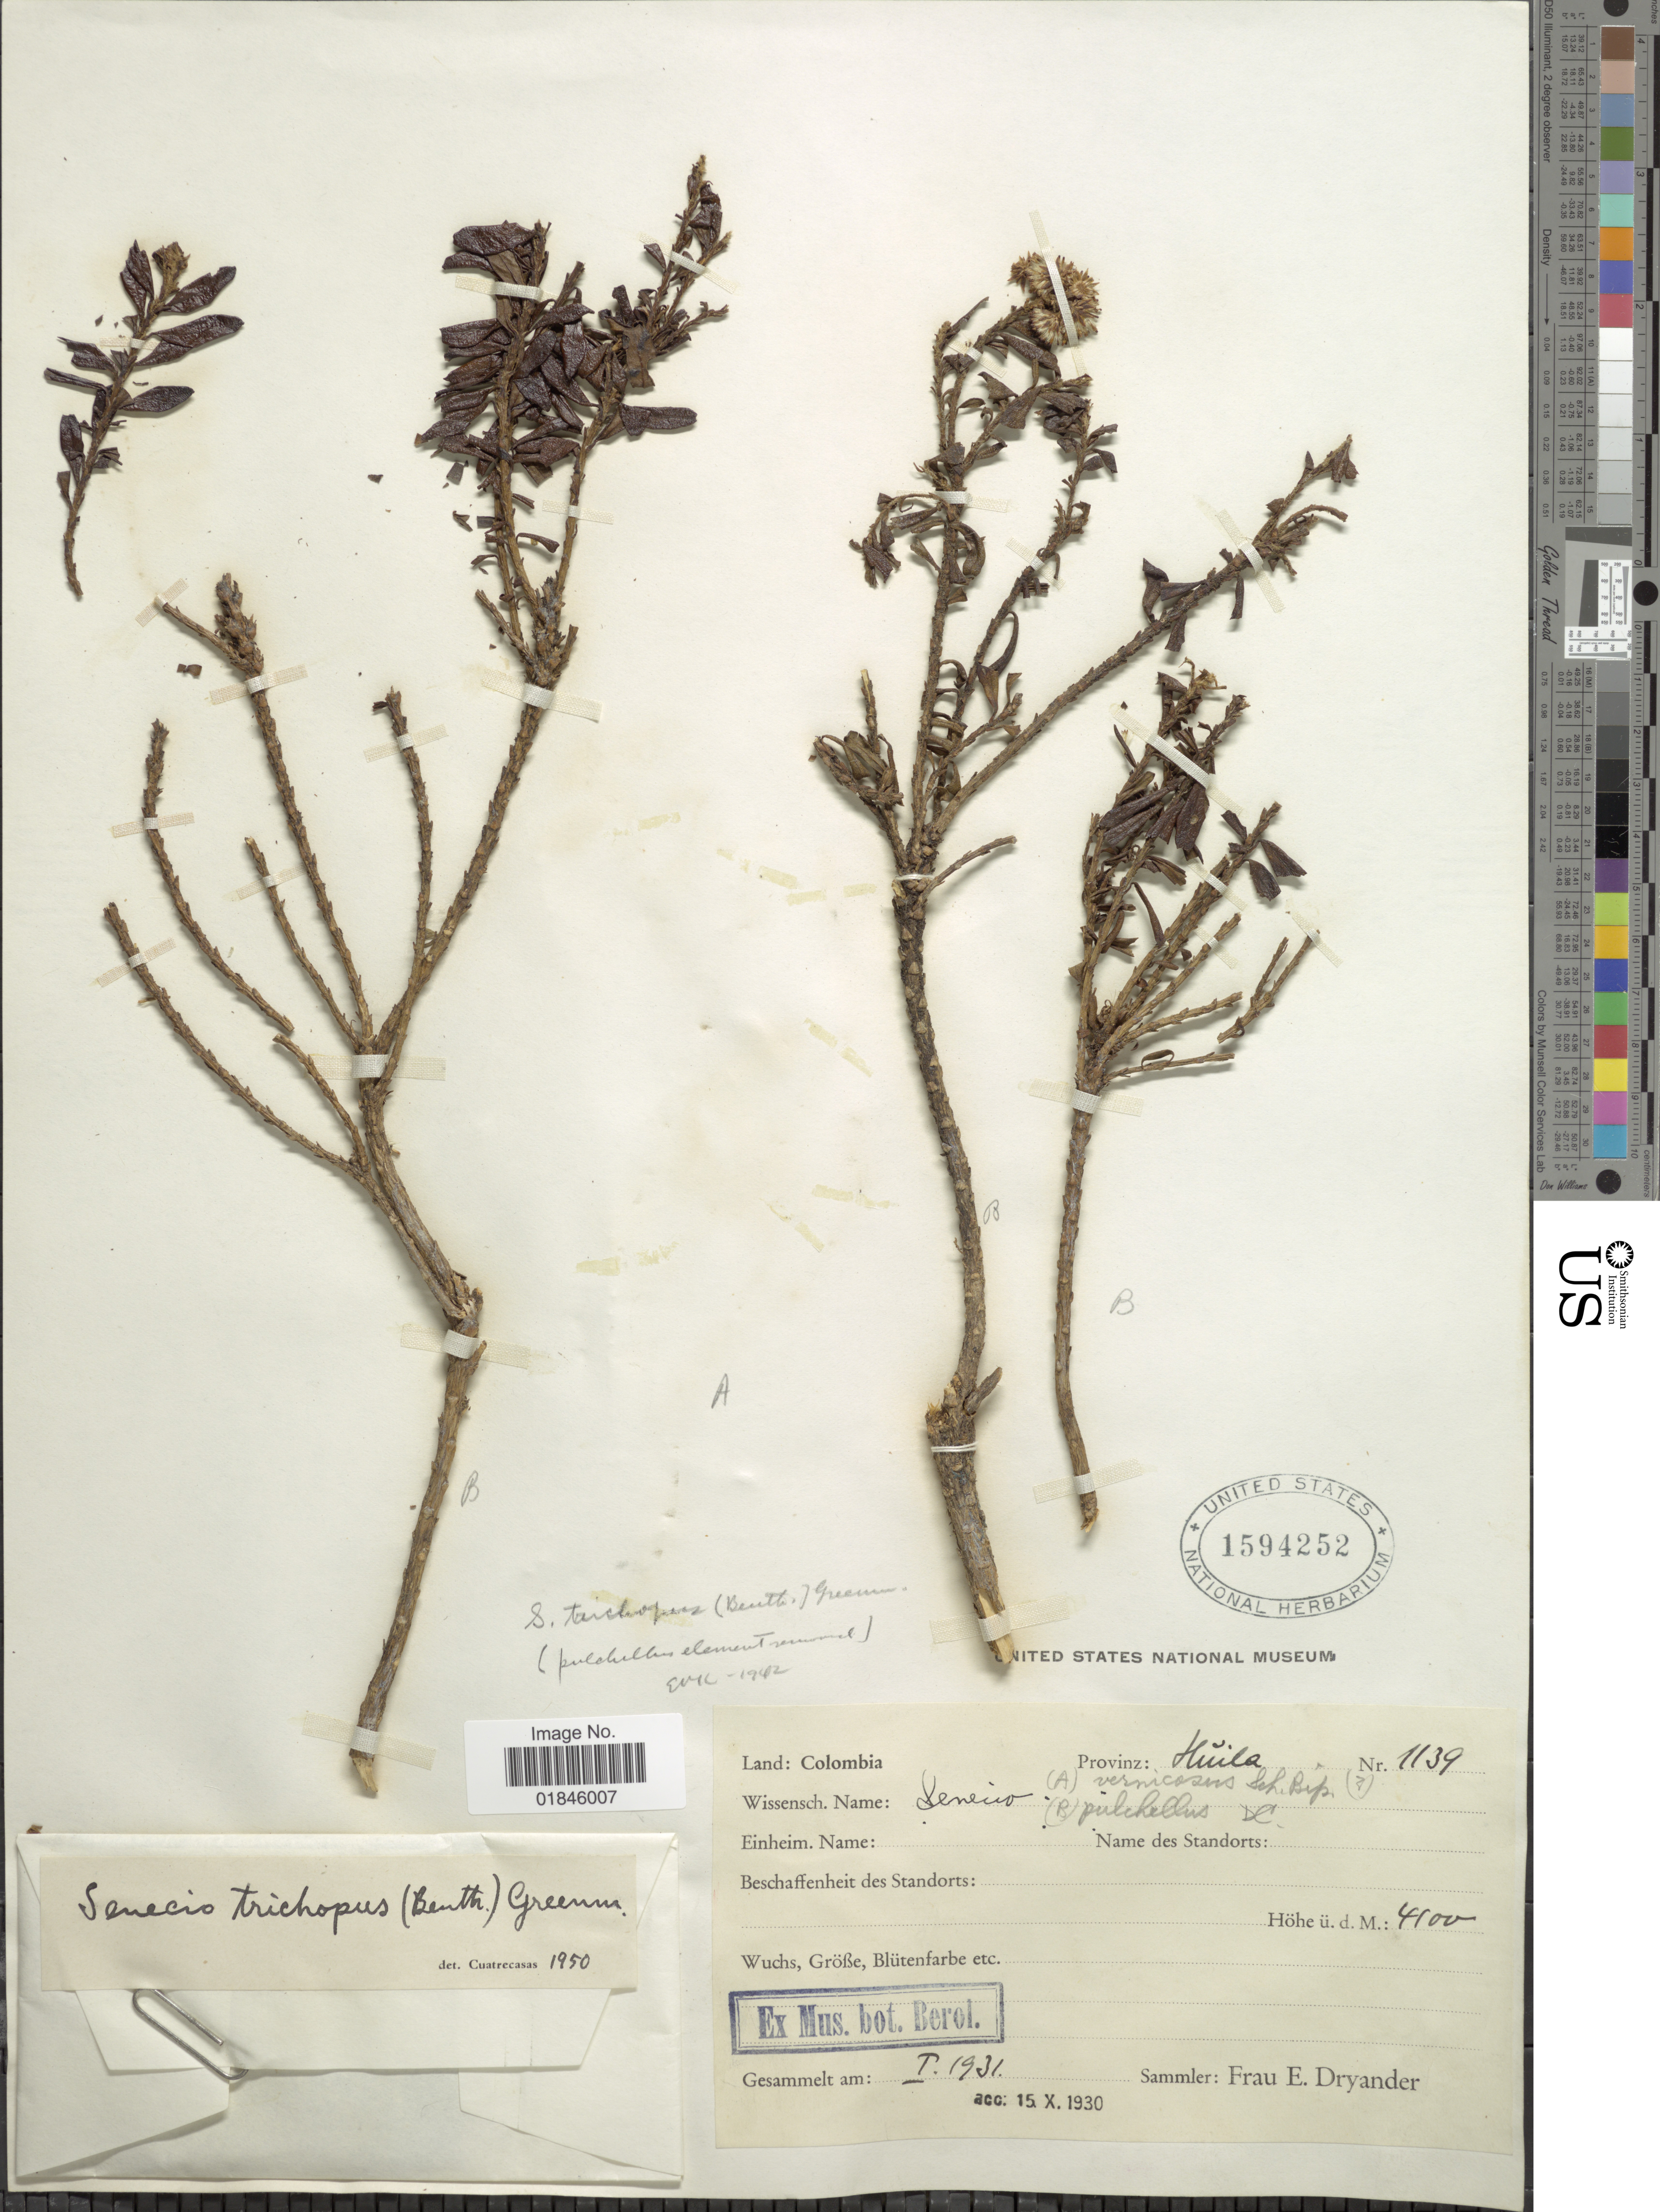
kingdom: Plantae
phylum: Tracheophyta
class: Magnoliopsida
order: Asterales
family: Asteraceae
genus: Pentacalia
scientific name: Pentacalia trichopus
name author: (Benth.) Cuatrec.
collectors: F. Dryander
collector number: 1139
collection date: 1931-01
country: Colombia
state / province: Huila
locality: Provinz: Huila.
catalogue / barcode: US 1594252